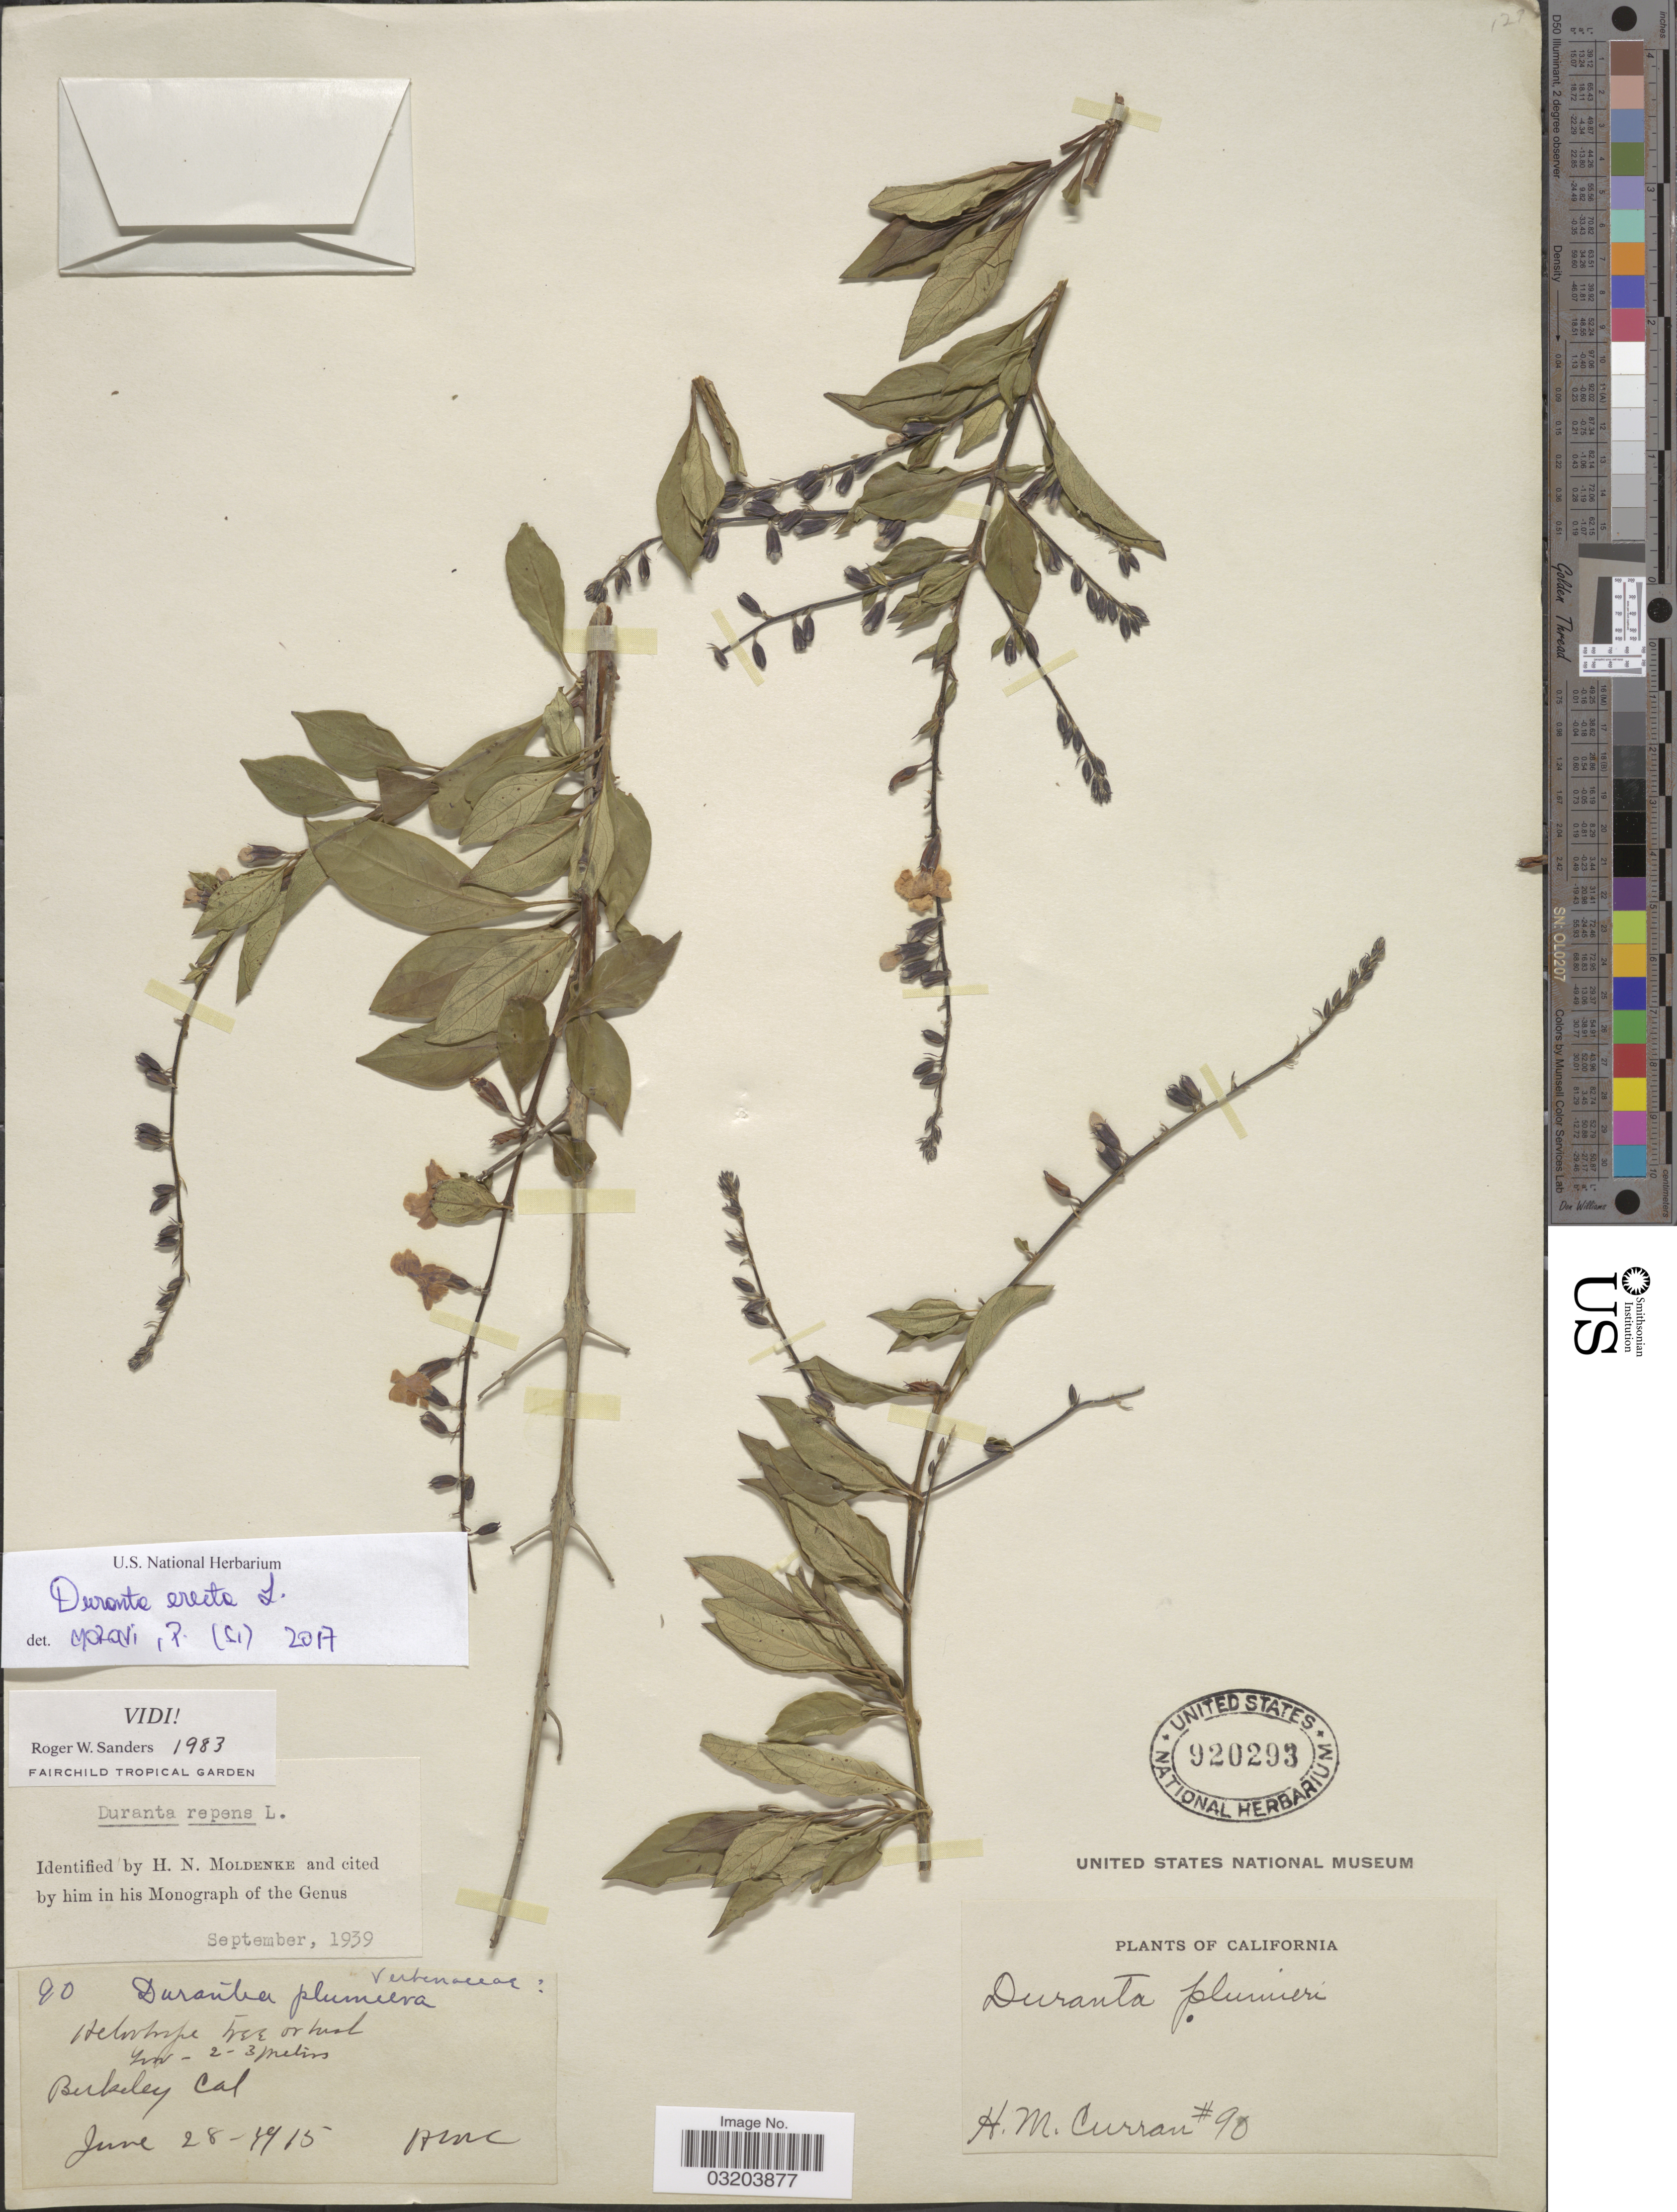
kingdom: Plantae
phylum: Tracheophyta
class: Magnoliopsida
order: Lamiales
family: Verbenaceae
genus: Duranta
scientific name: Duranta erecta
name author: L.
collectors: H. M. Curran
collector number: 90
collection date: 1915-06-28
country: United States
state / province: California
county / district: Alameda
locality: Berkeley.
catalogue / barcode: US 920293